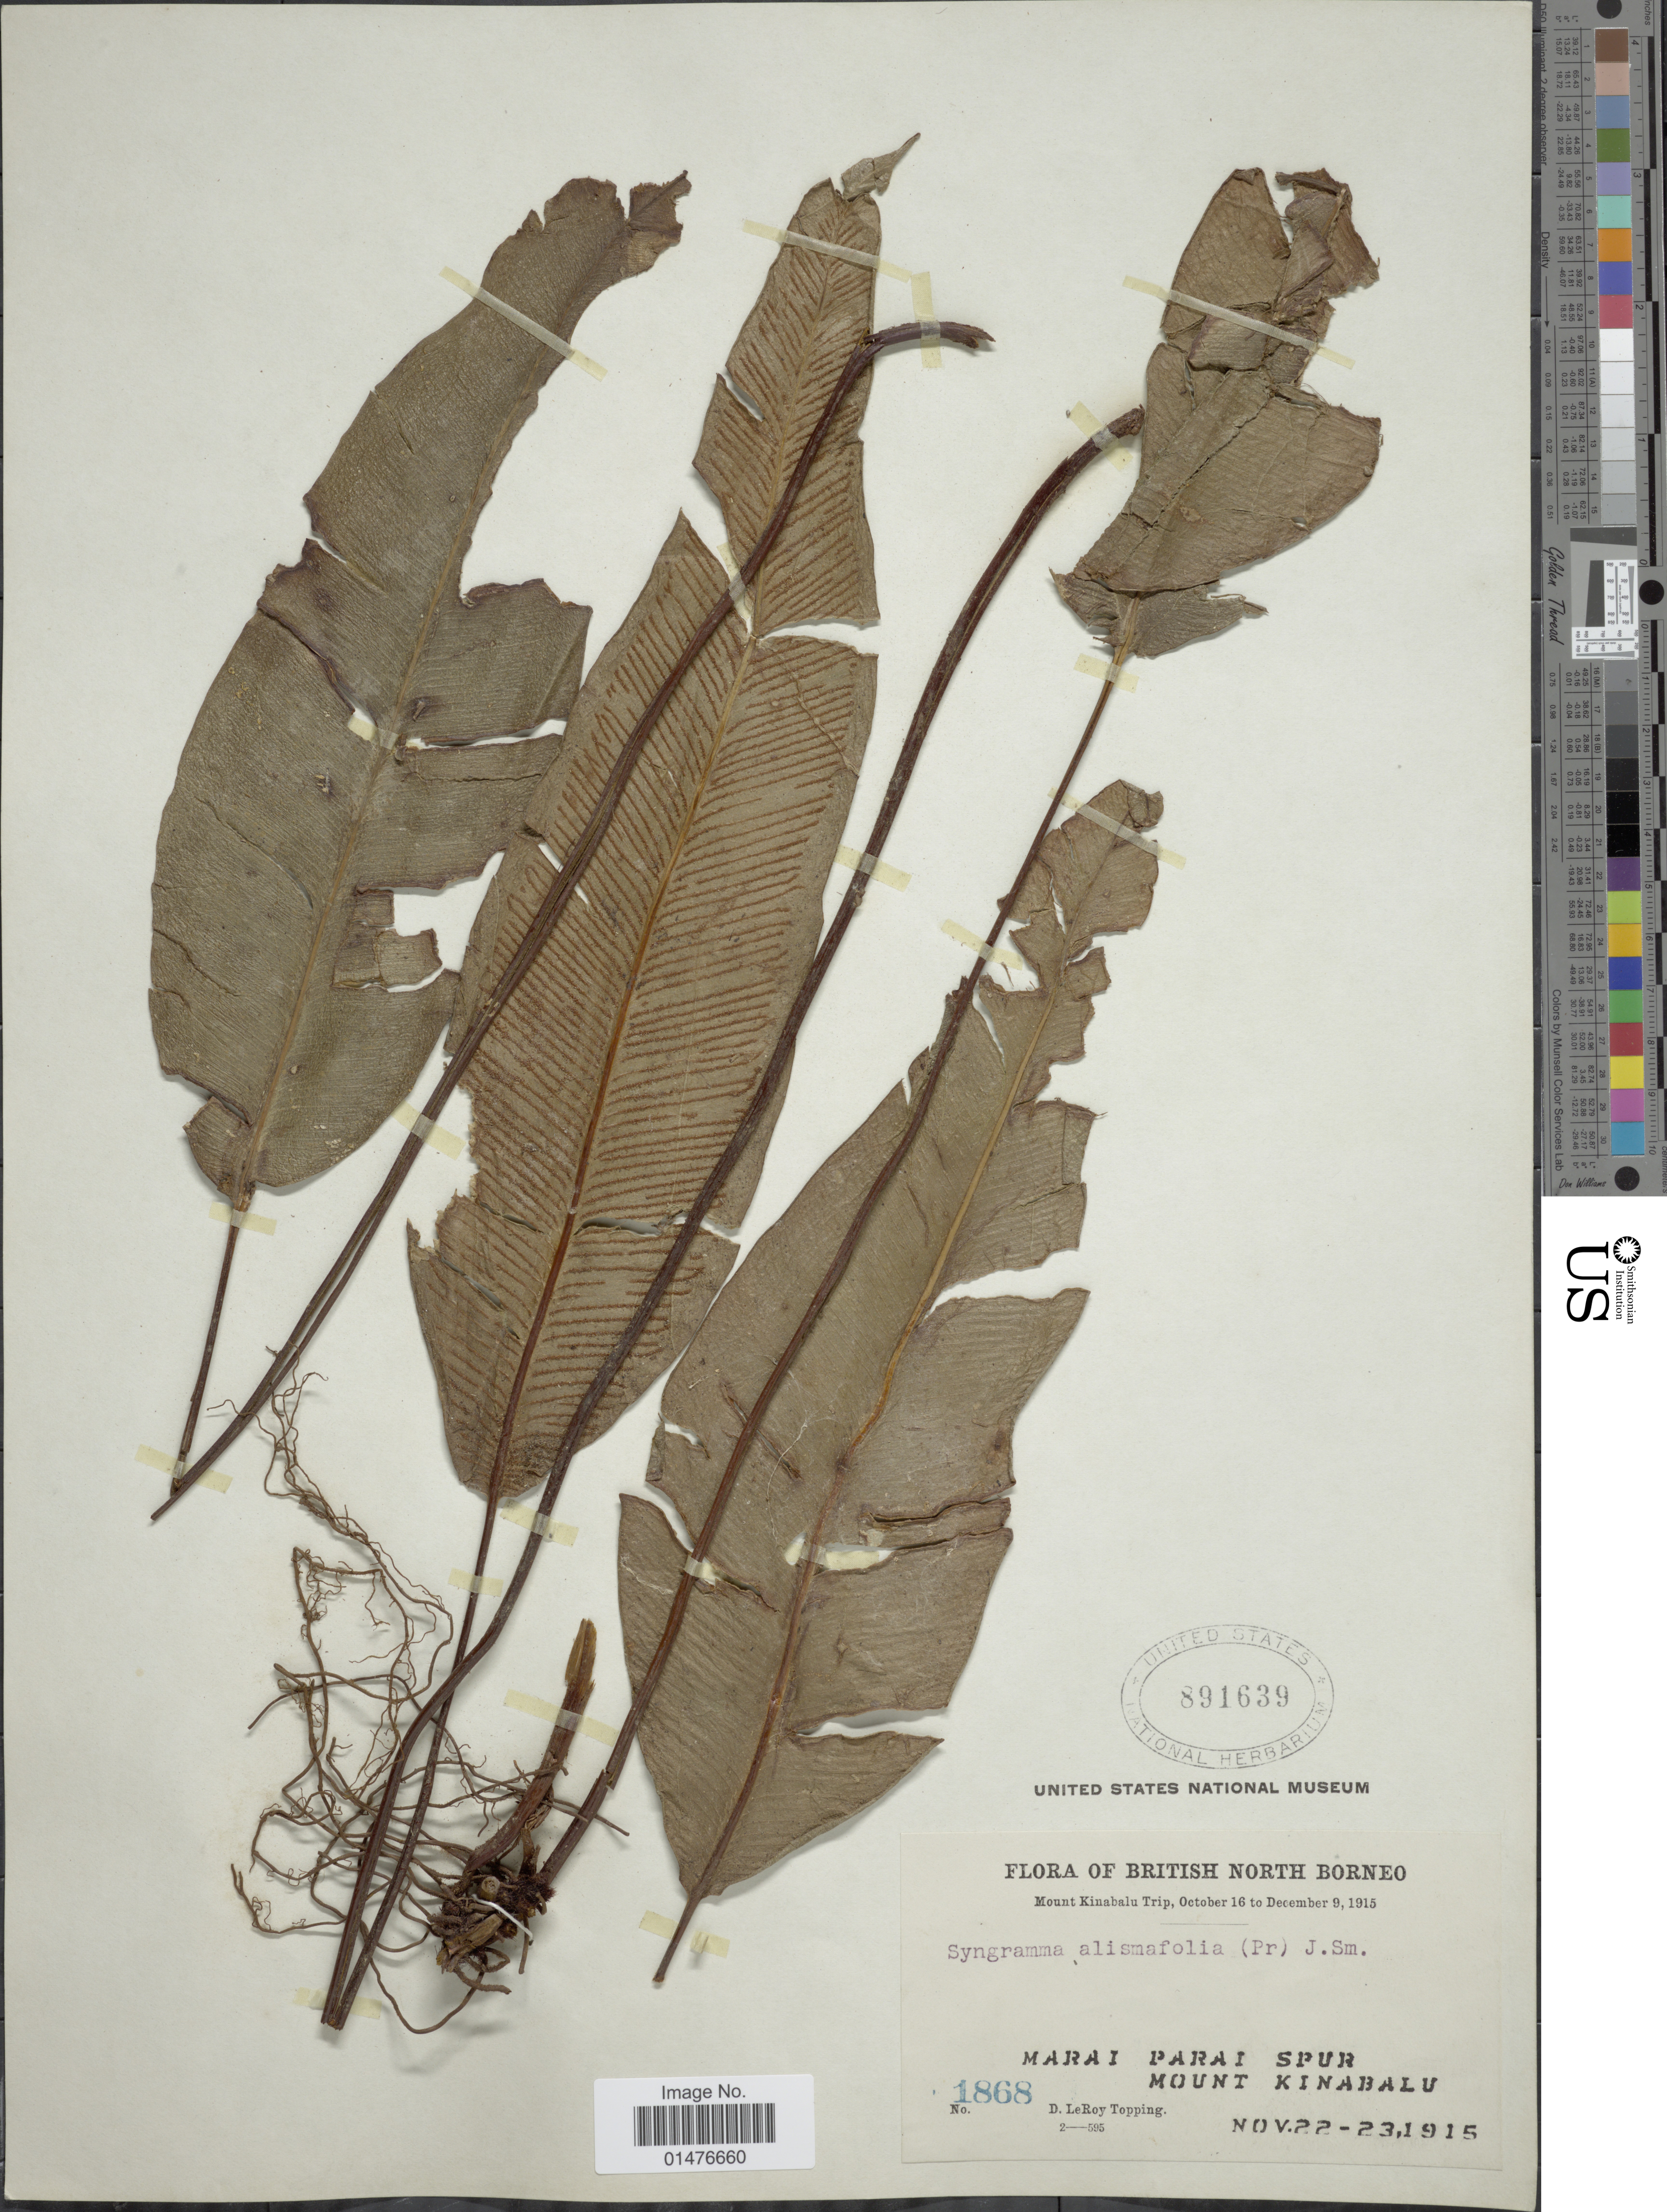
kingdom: Plantae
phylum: Tracheophyta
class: Polypodiopsida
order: Polypodiales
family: Pteridaceae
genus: Syngramma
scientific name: Syngramma alismifolia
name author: (C. Presl) J. Sm.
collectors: D. L. Topping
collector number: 1868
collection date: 1915-11-22/1915-11-23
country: Malaysia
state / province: Sabah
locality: Marai Parai Spur, Mount Kinabalu, British North Borneo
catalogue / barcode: US 891639